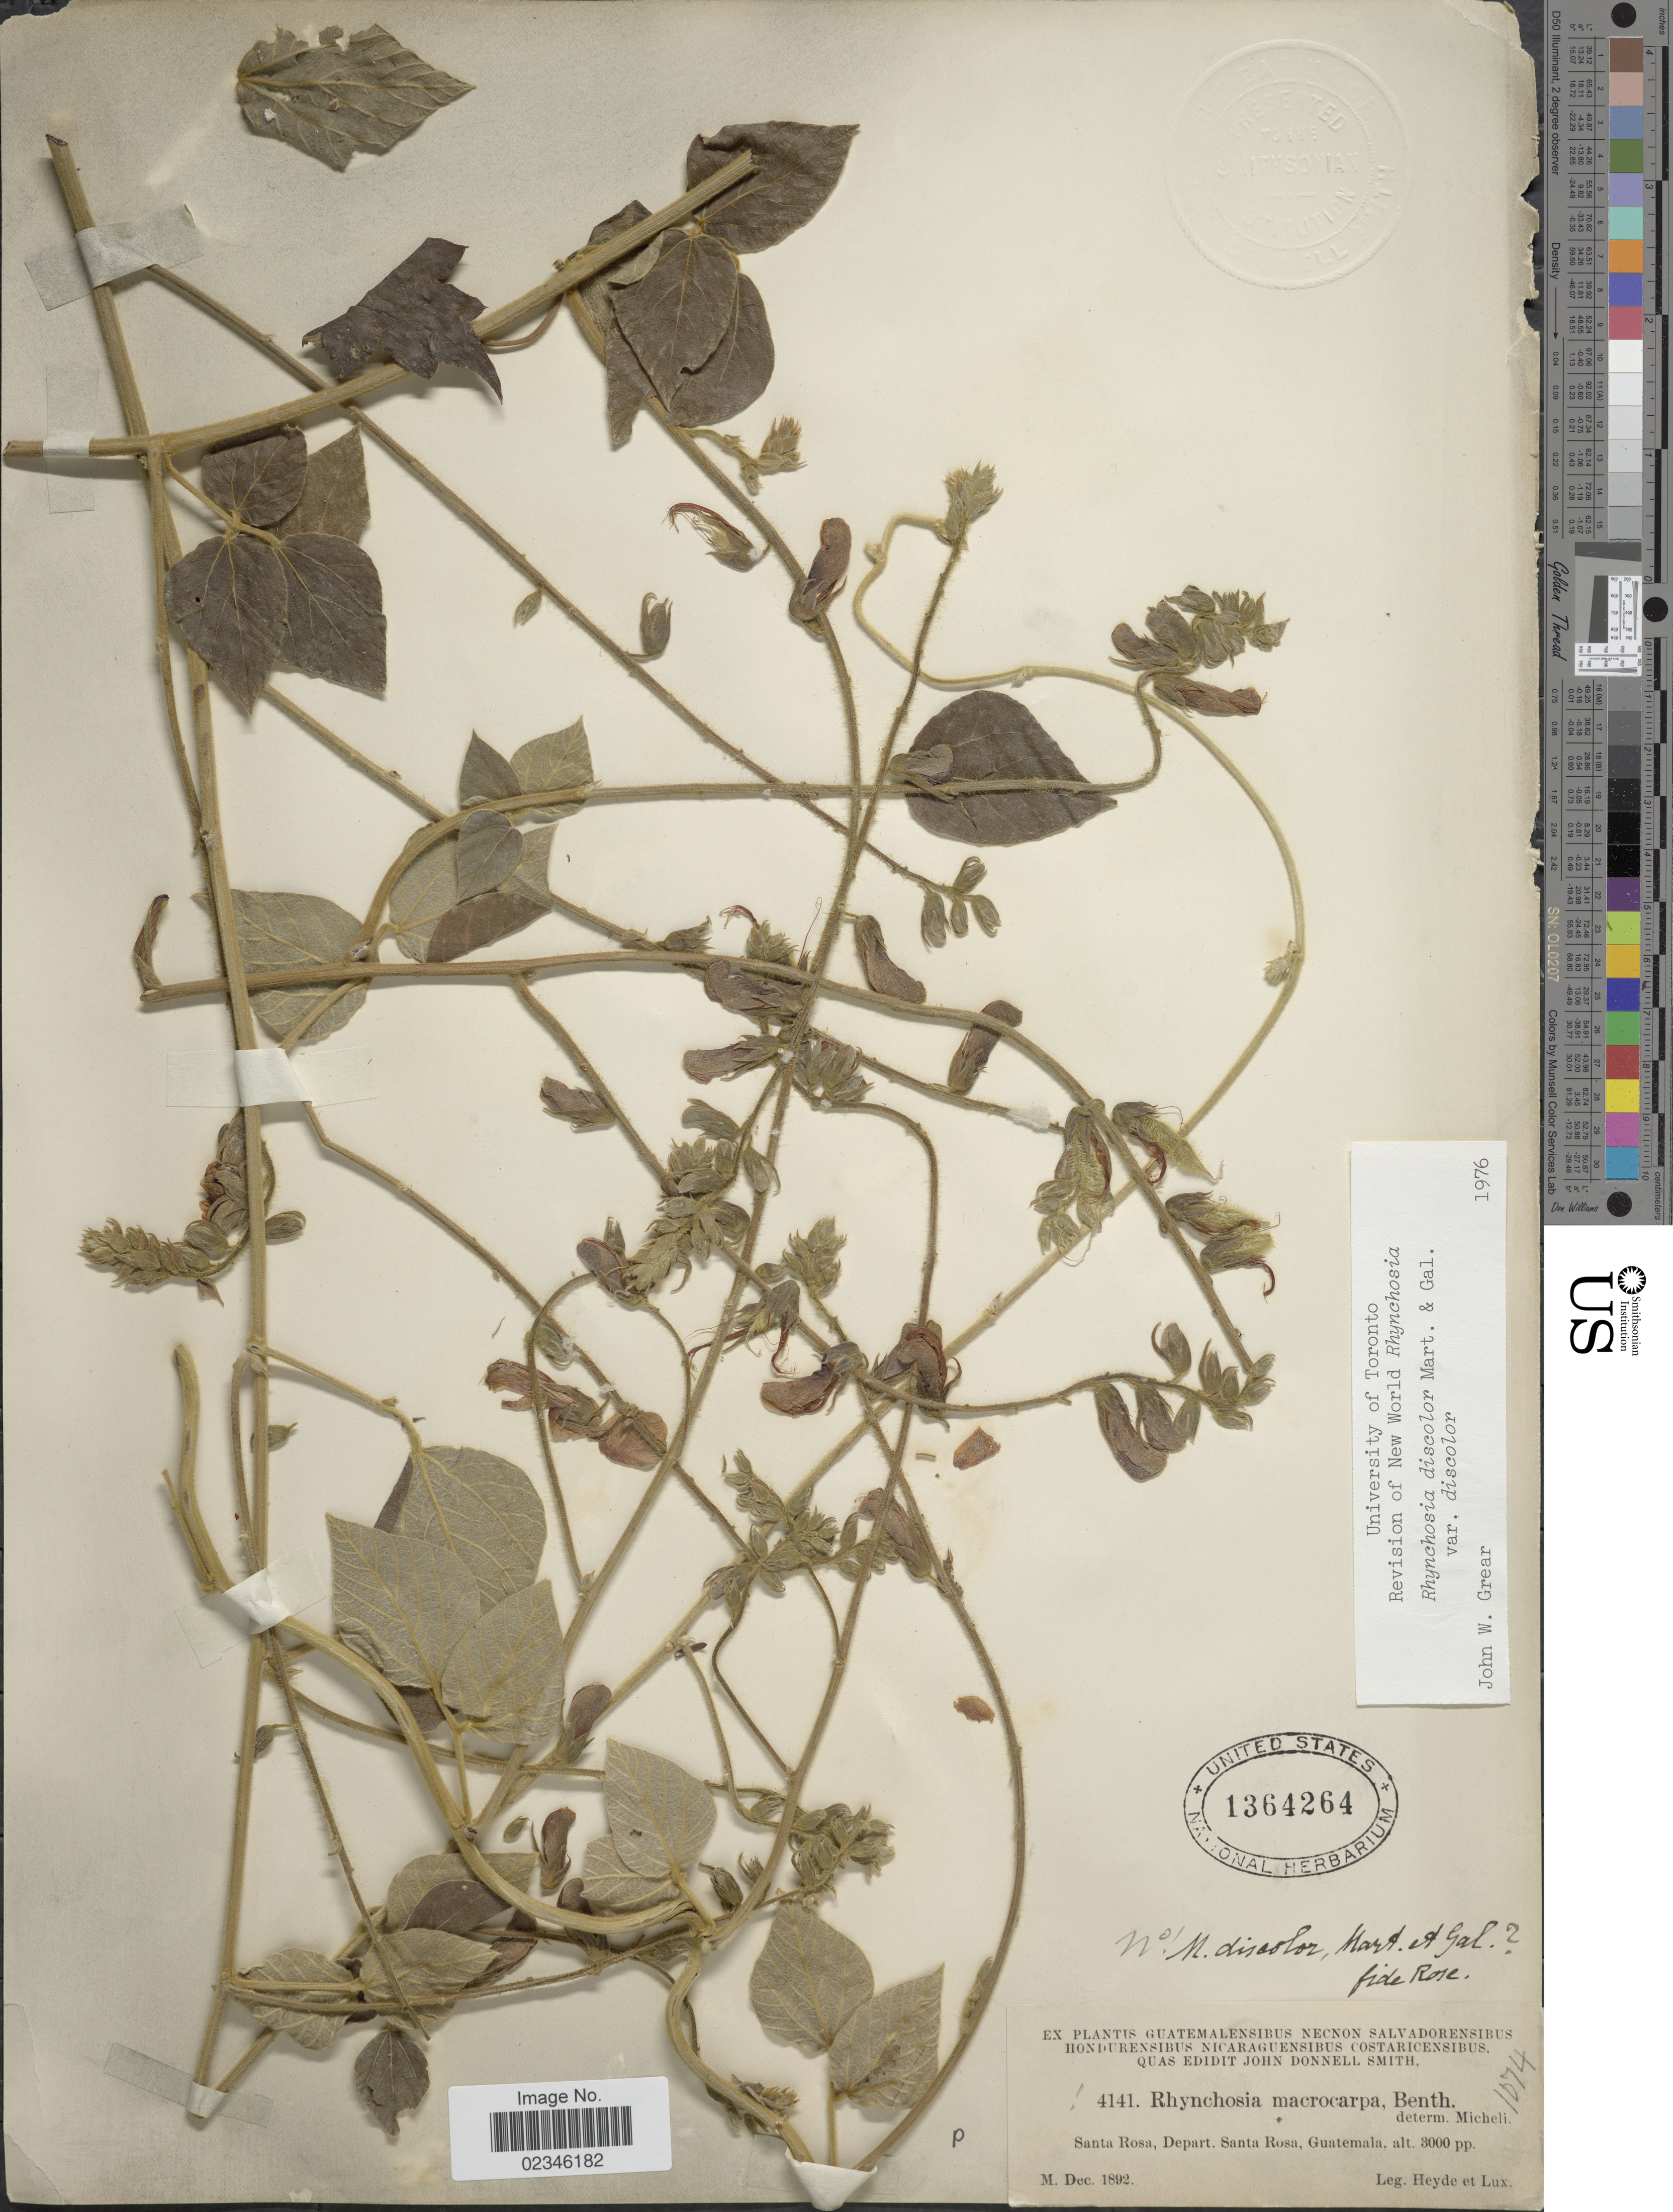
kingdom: Plantae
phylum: Tracheophyta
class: Magnoliopsida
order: Fabales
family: Fabaceae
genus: Rhynchosia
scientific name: Rhynchosia discolor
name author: M. Martens & Galeotti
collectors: Heyde & Lux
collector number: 4141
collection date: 1892-12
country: Guatemala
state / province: Santa Rosa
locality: Santa Rosa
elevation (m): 914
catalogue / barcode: US 1364264